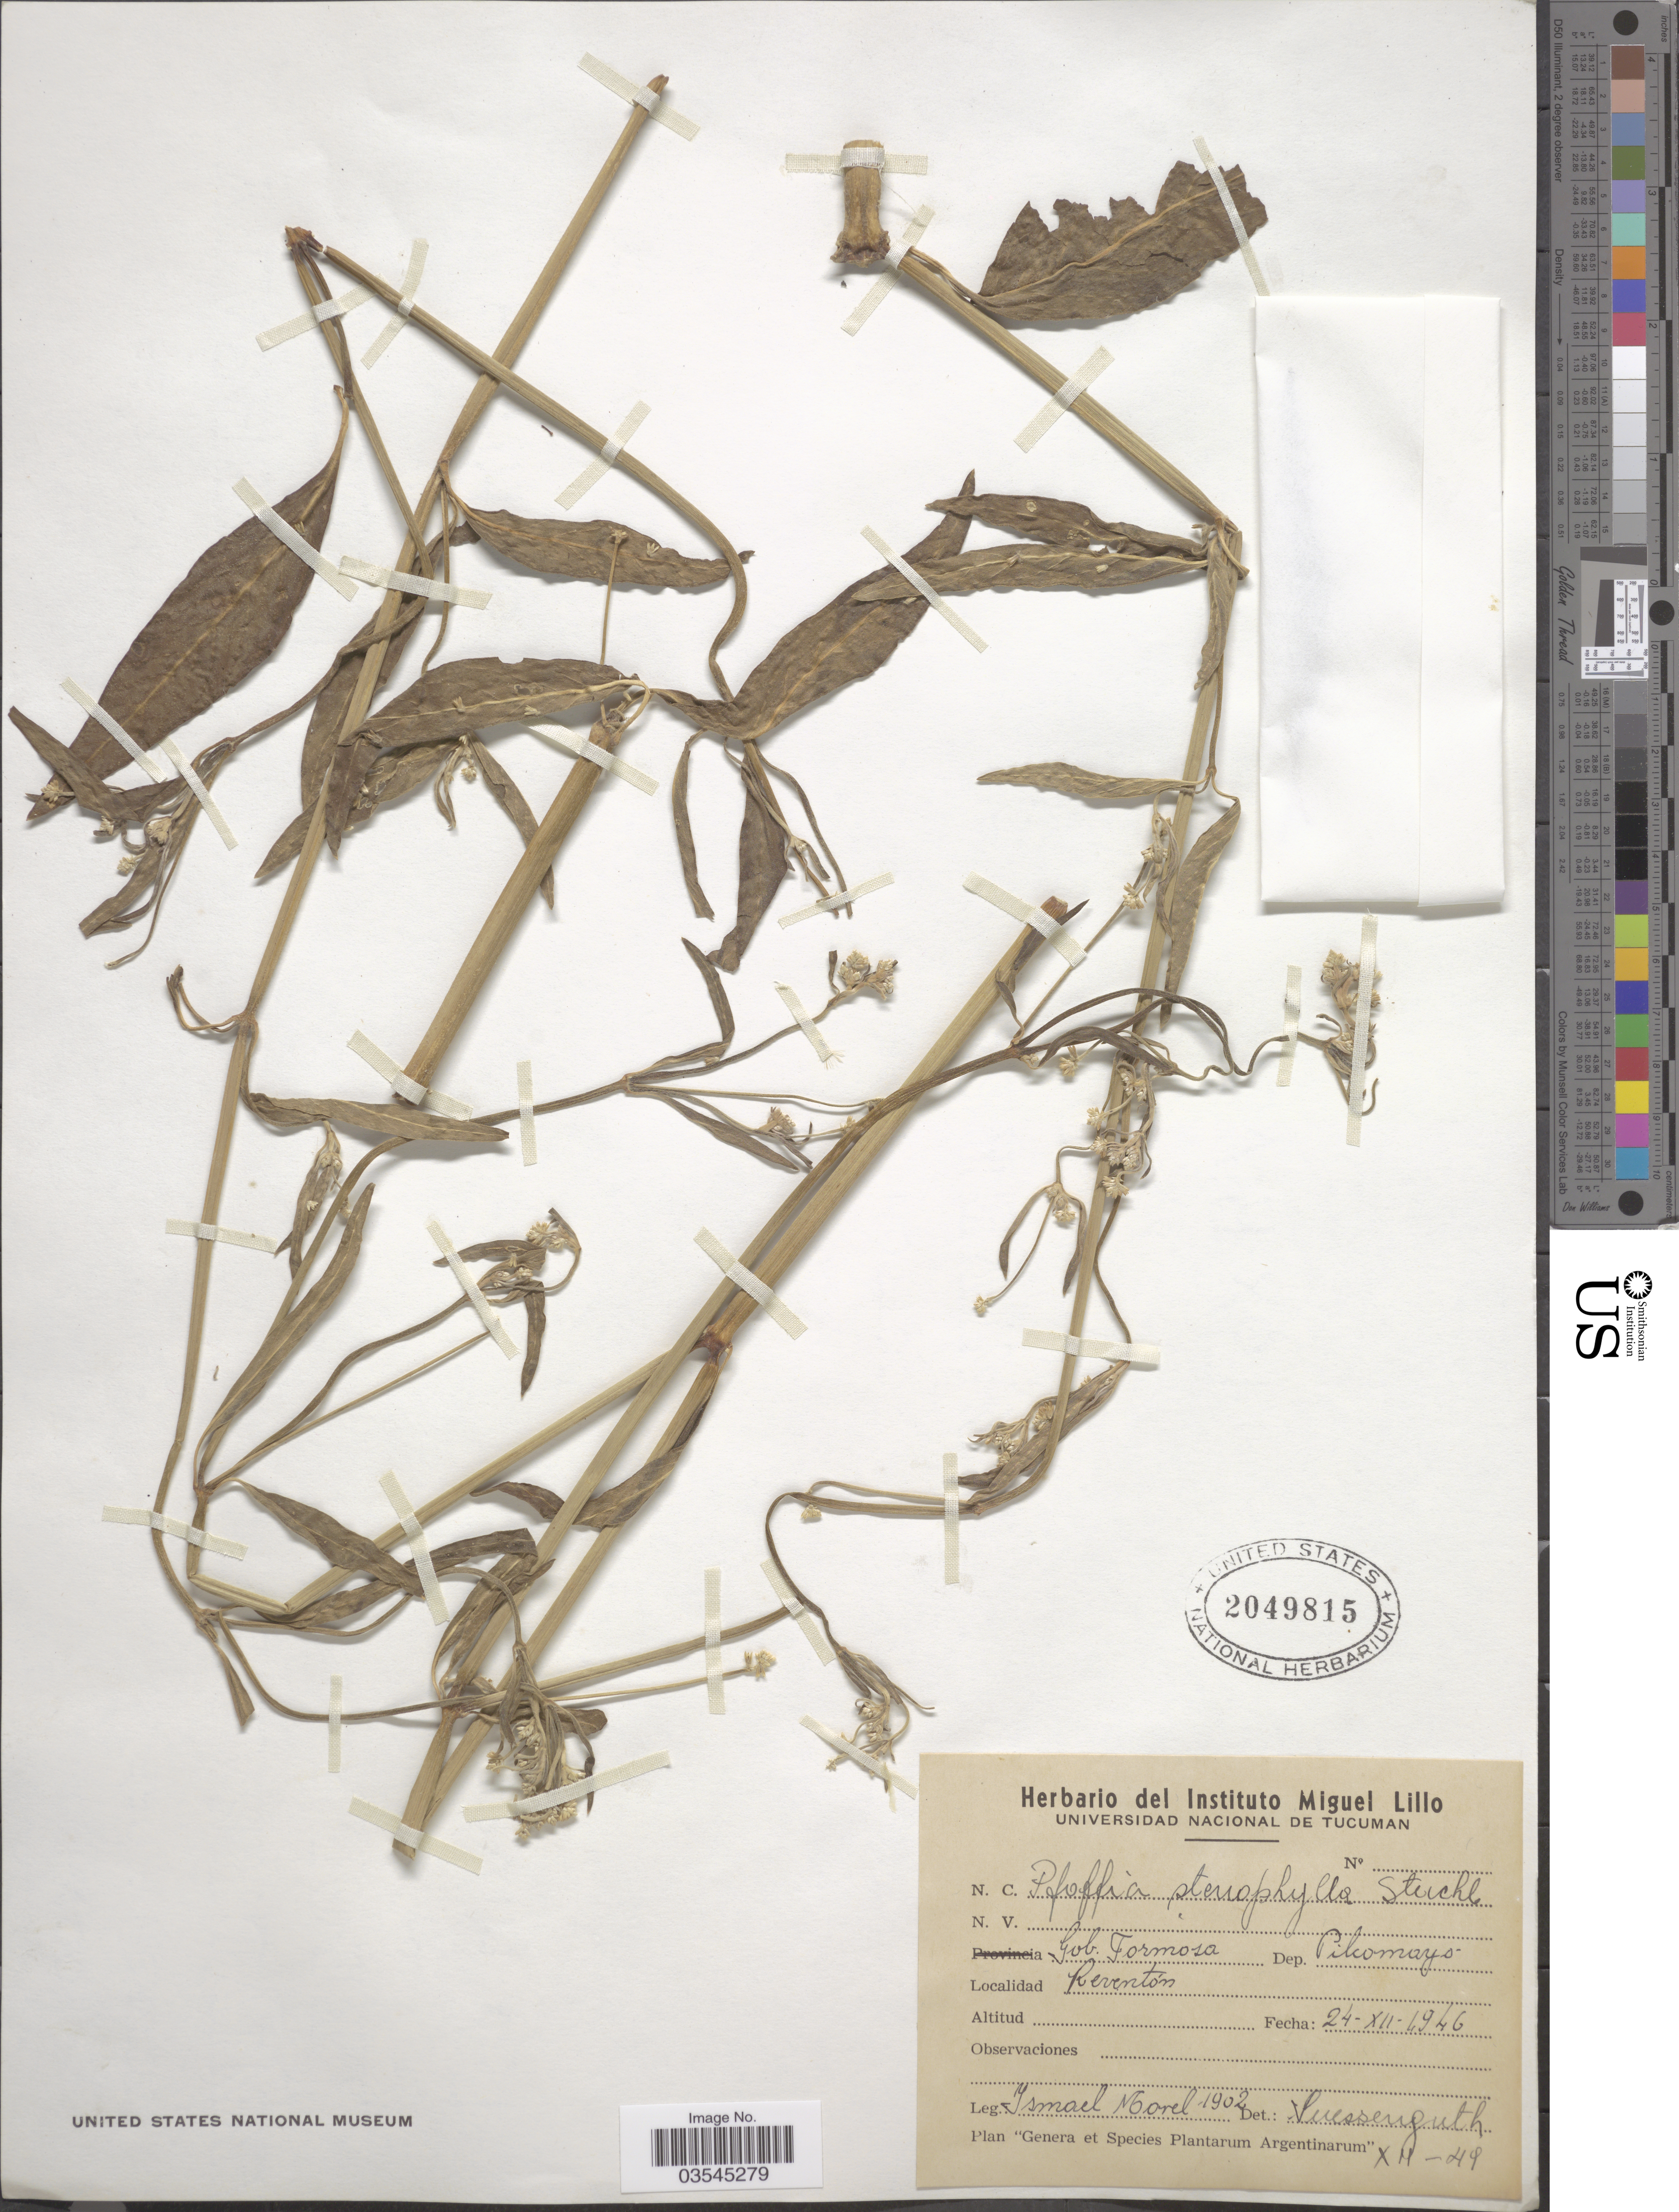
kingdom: Plantae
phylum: Tracheophyta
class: Magnoliopsida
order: Caryophyllales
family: Amaranthaceae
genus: Pfaffia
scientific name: Pfaffia glomerata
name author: (Spreng.) Pedersen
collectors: I. Morel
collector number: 1902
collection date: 1946-12-24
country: Argentina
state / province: Formosa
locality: Gob. Formosa. Dep. Pilcomayo. Reventón.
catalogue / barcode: US 2049815